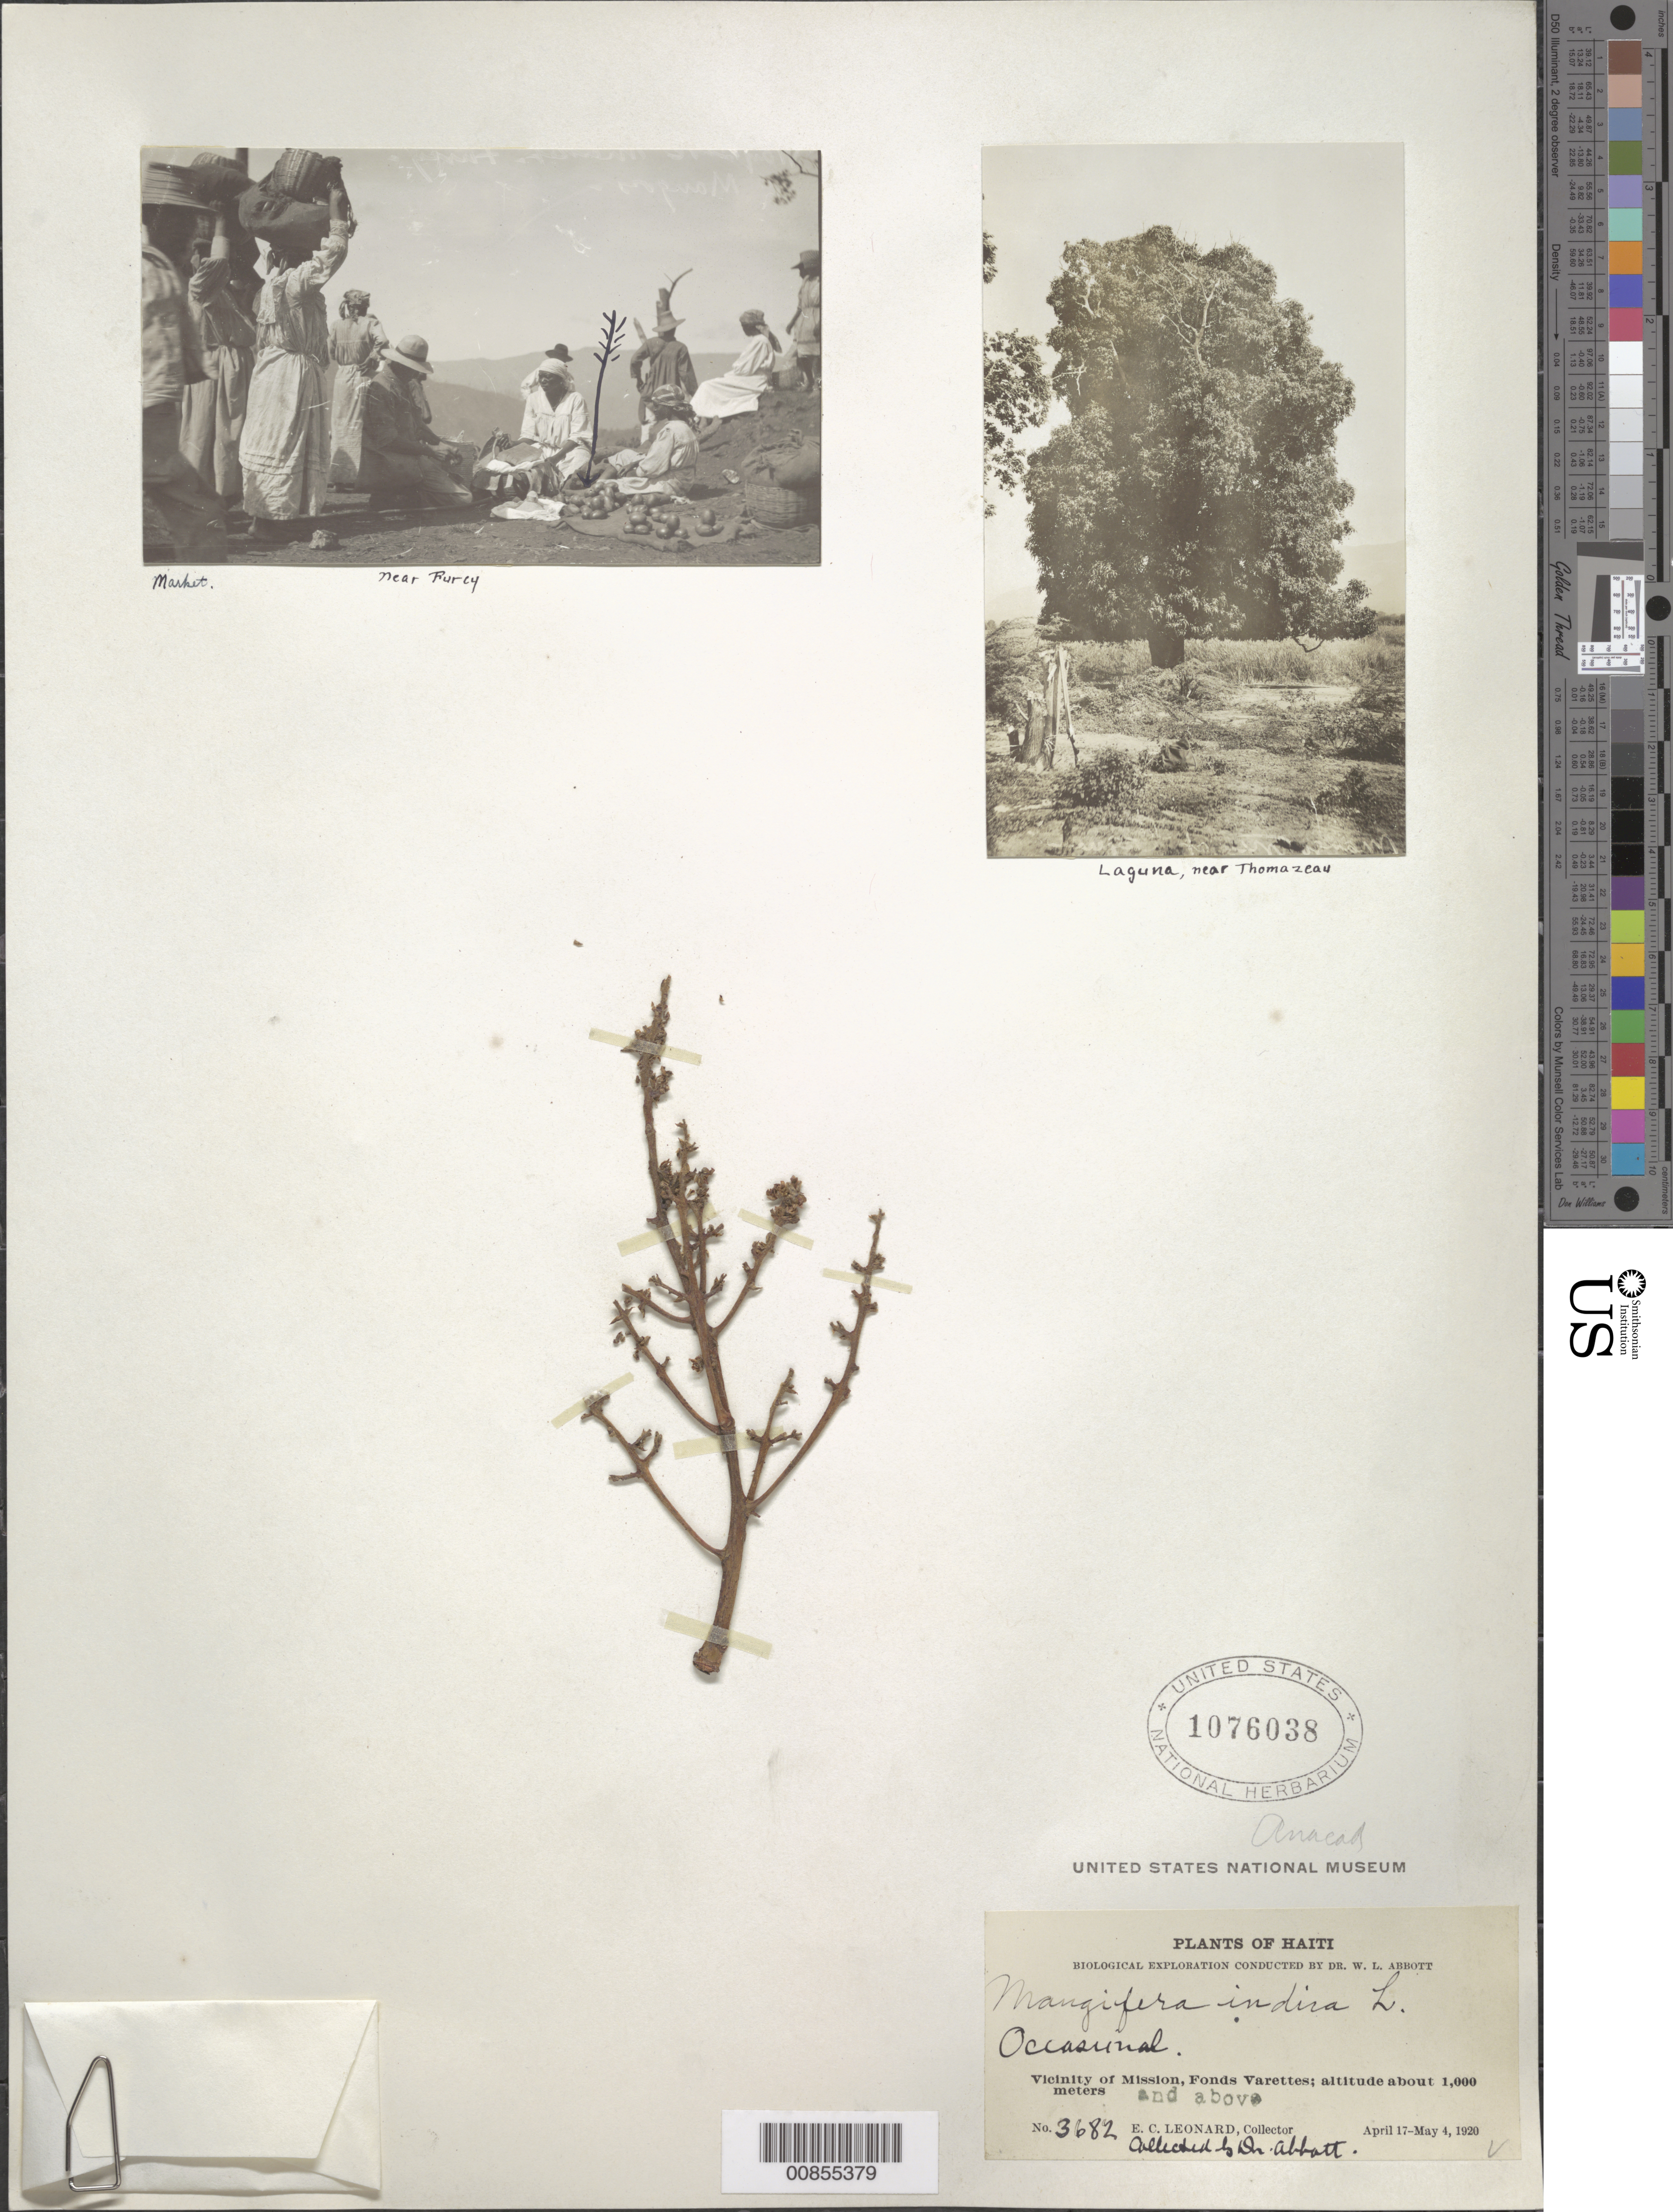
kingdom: Plantae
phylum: Tracheophyta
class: Magnoliopsida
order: Sapindales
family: Anacardiaceae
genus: Mangifera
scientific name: Mangifera indica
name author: L.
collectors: W. L. Abbott & E. C. Leonard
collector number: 3682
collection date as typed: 17 Apr 1920 to 04 May 1920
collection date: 1920-04-17/1920-05-04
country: Haiti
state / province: Ouest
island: Hispaniola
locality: Vicinity of Mission, Fond Verrettes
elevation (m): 1000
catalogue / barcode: US 1076038